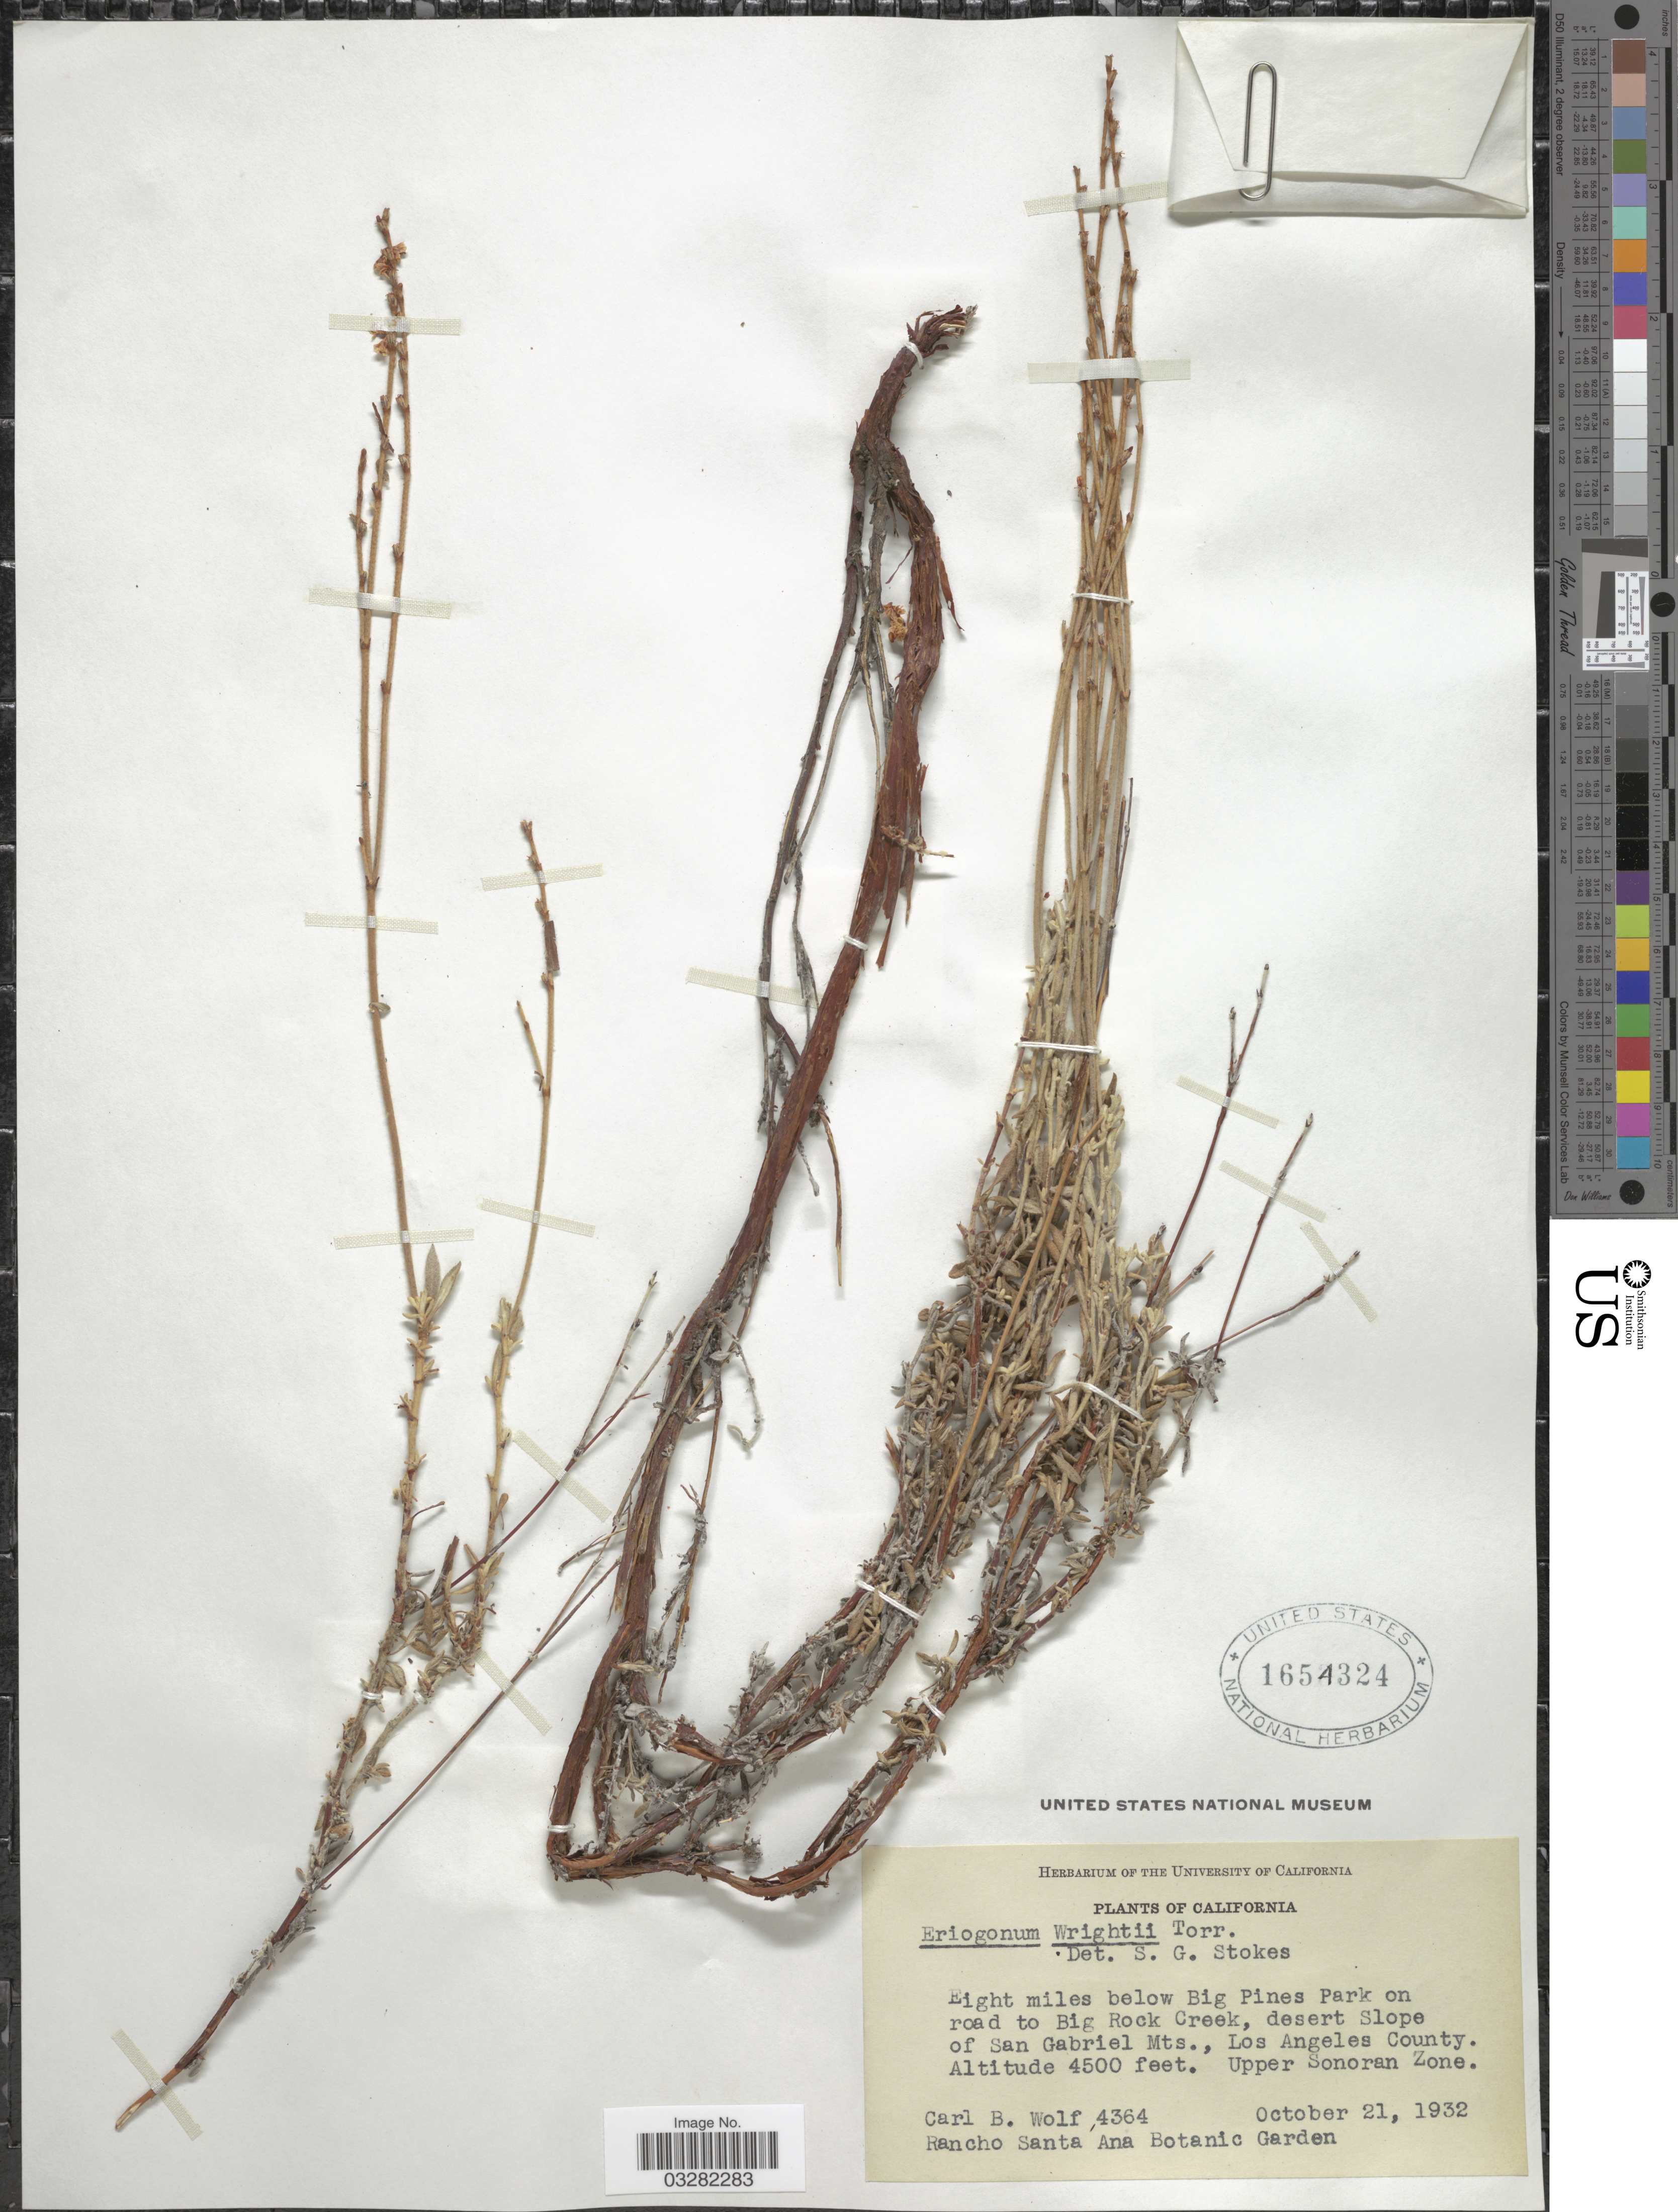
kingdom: Plantae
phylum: Tracheophyta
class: Magnoliopsida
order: Caryophyllales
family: Polygonaceae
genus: Eriogonum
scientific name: Eriogonum wrightii var. trachygonum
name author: (Torr. ex Benth.) Jeps.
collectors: C. B. Wolf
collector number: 4364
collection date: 1932-10-21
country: United States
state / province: California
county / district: Los Angeles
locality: Eight miles below Big Pines Park on road to Big Rock Creek, desert slope of San Gabriel Mts., Los Angeles County. Upper Sonoran Zone.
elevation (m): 1372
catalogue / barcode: US 1654324